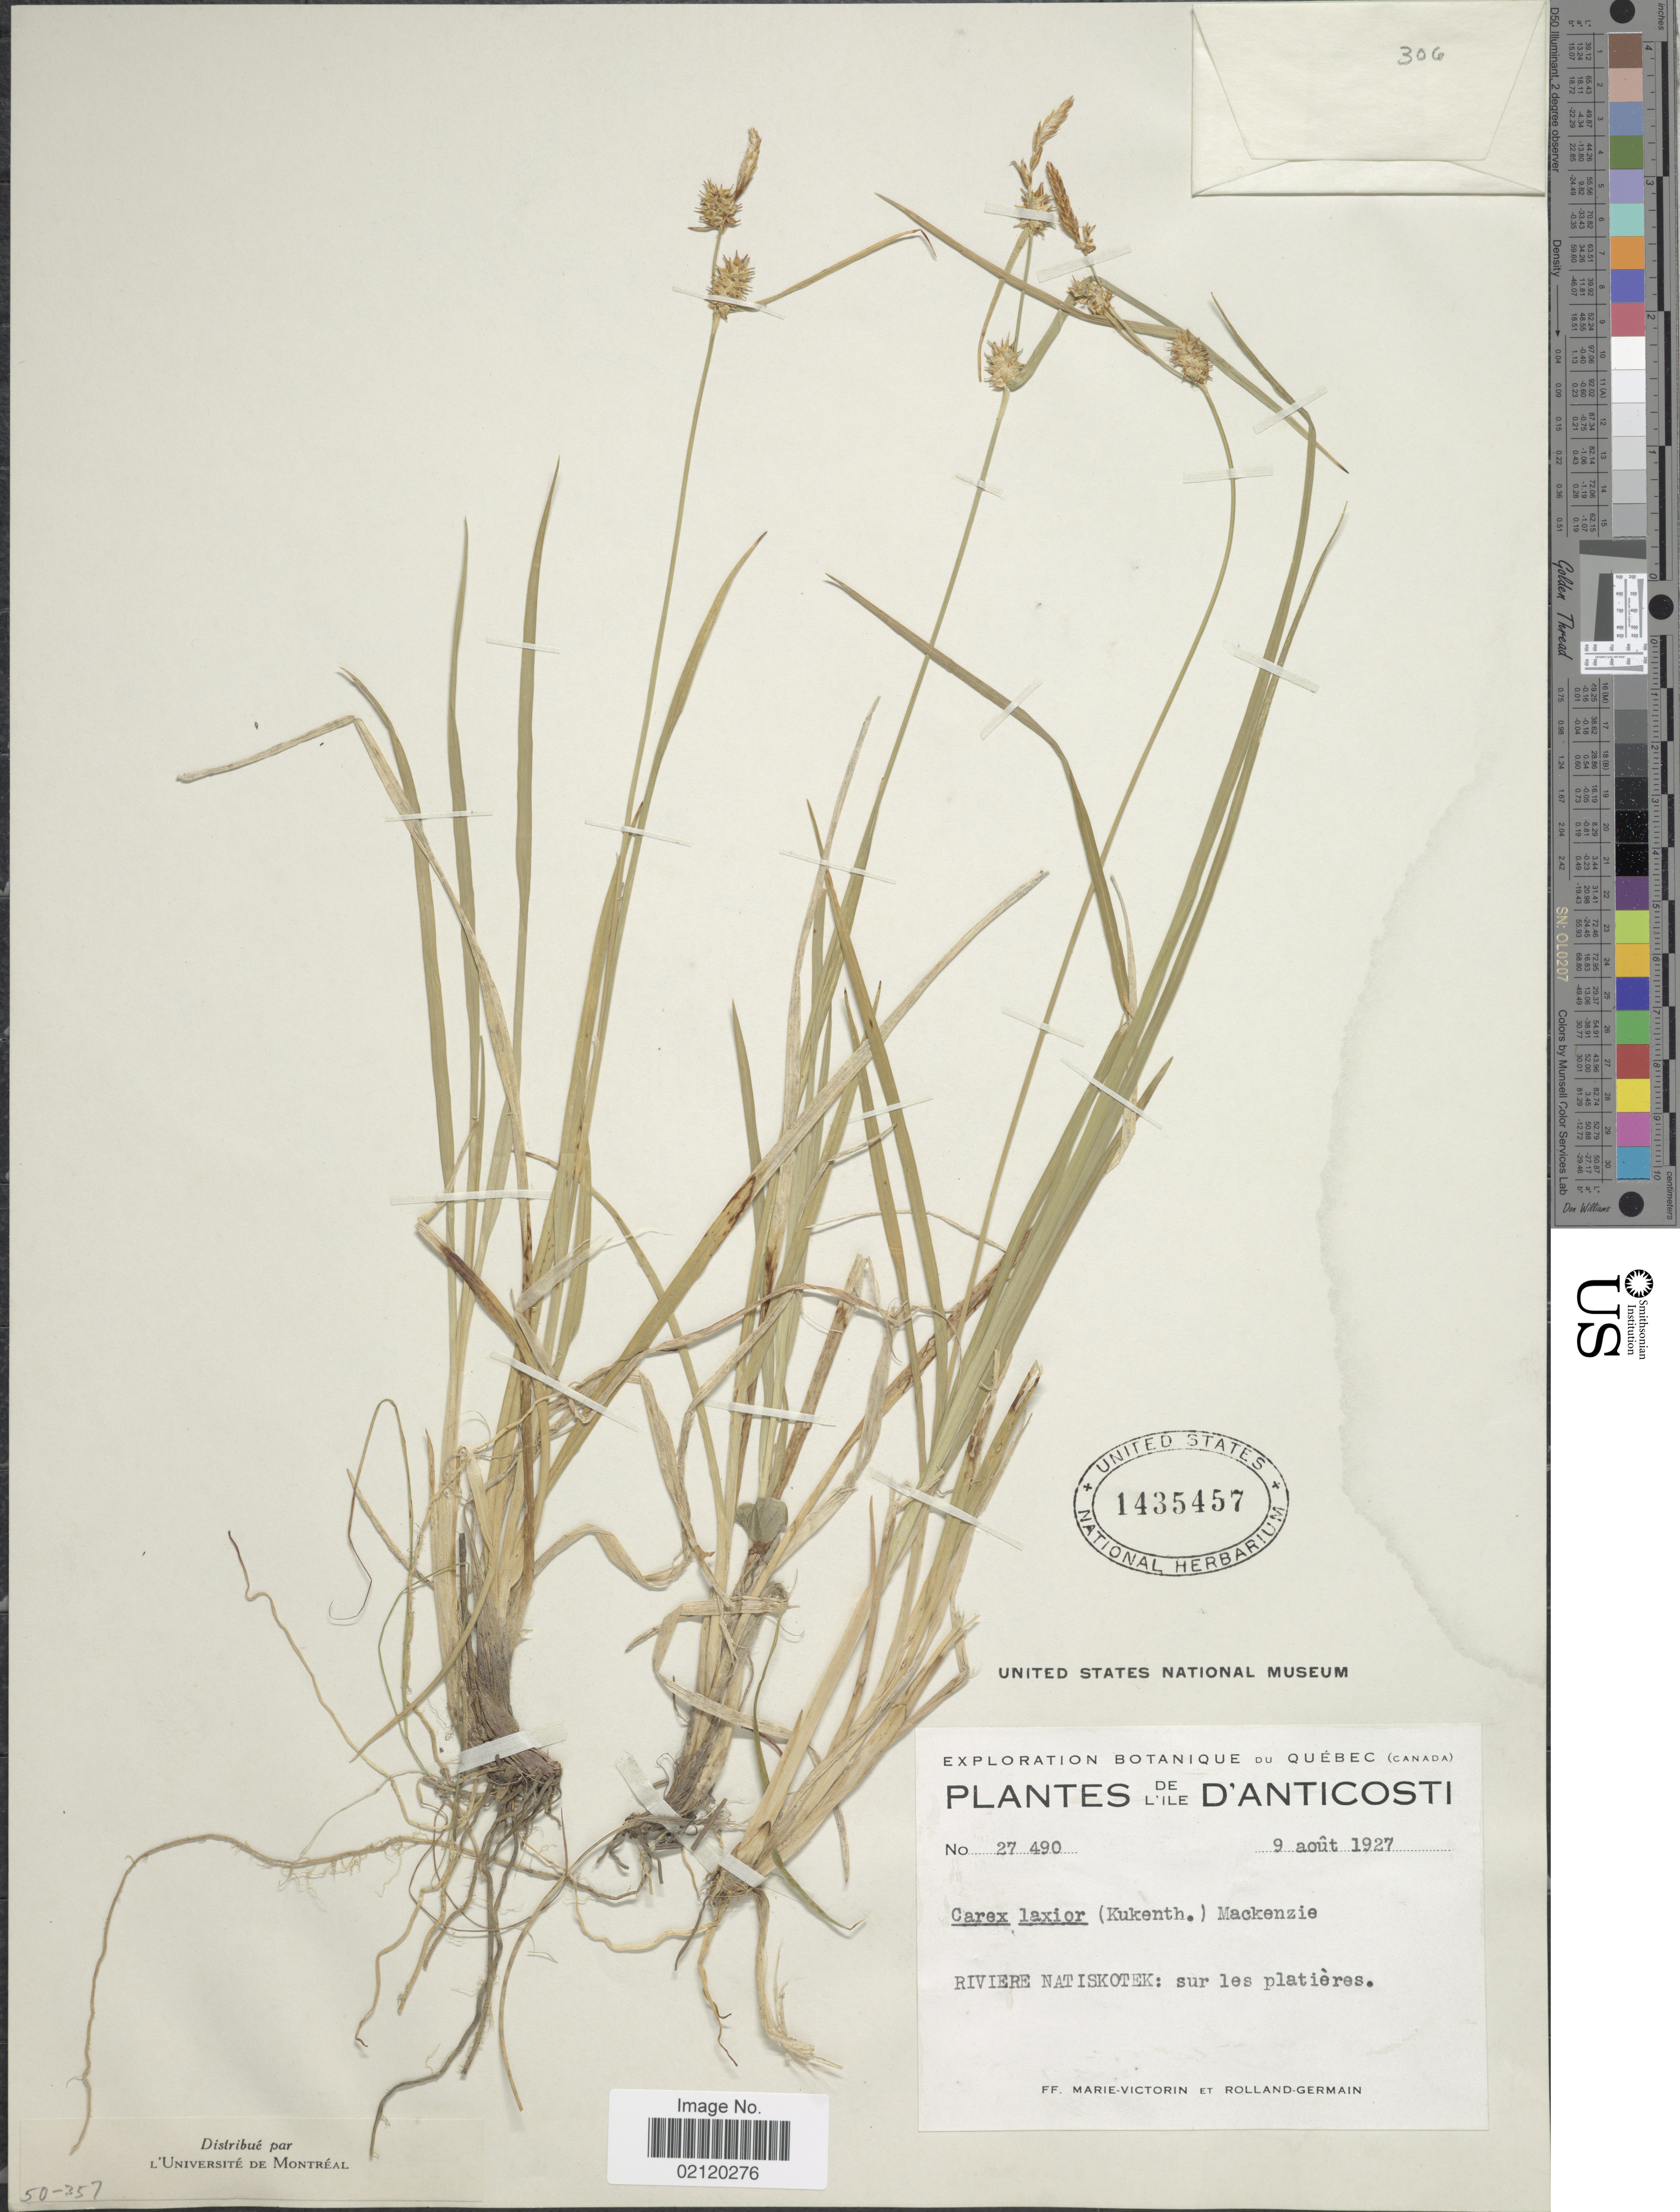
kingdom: Plantae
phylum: Tracheophyta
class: Liliopsida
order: Poales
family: Cyperaceae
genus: Carex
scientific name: Carex lepidocarpa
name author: Tausch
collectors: F. Marie-Victorin & Rolland-Germain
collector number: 27490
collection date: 1927-08-09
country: Canada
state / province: Quebec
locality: De L' ile D' Anticosti, Riviere Natiskotek: sur le platieres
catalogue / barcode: US 1435457